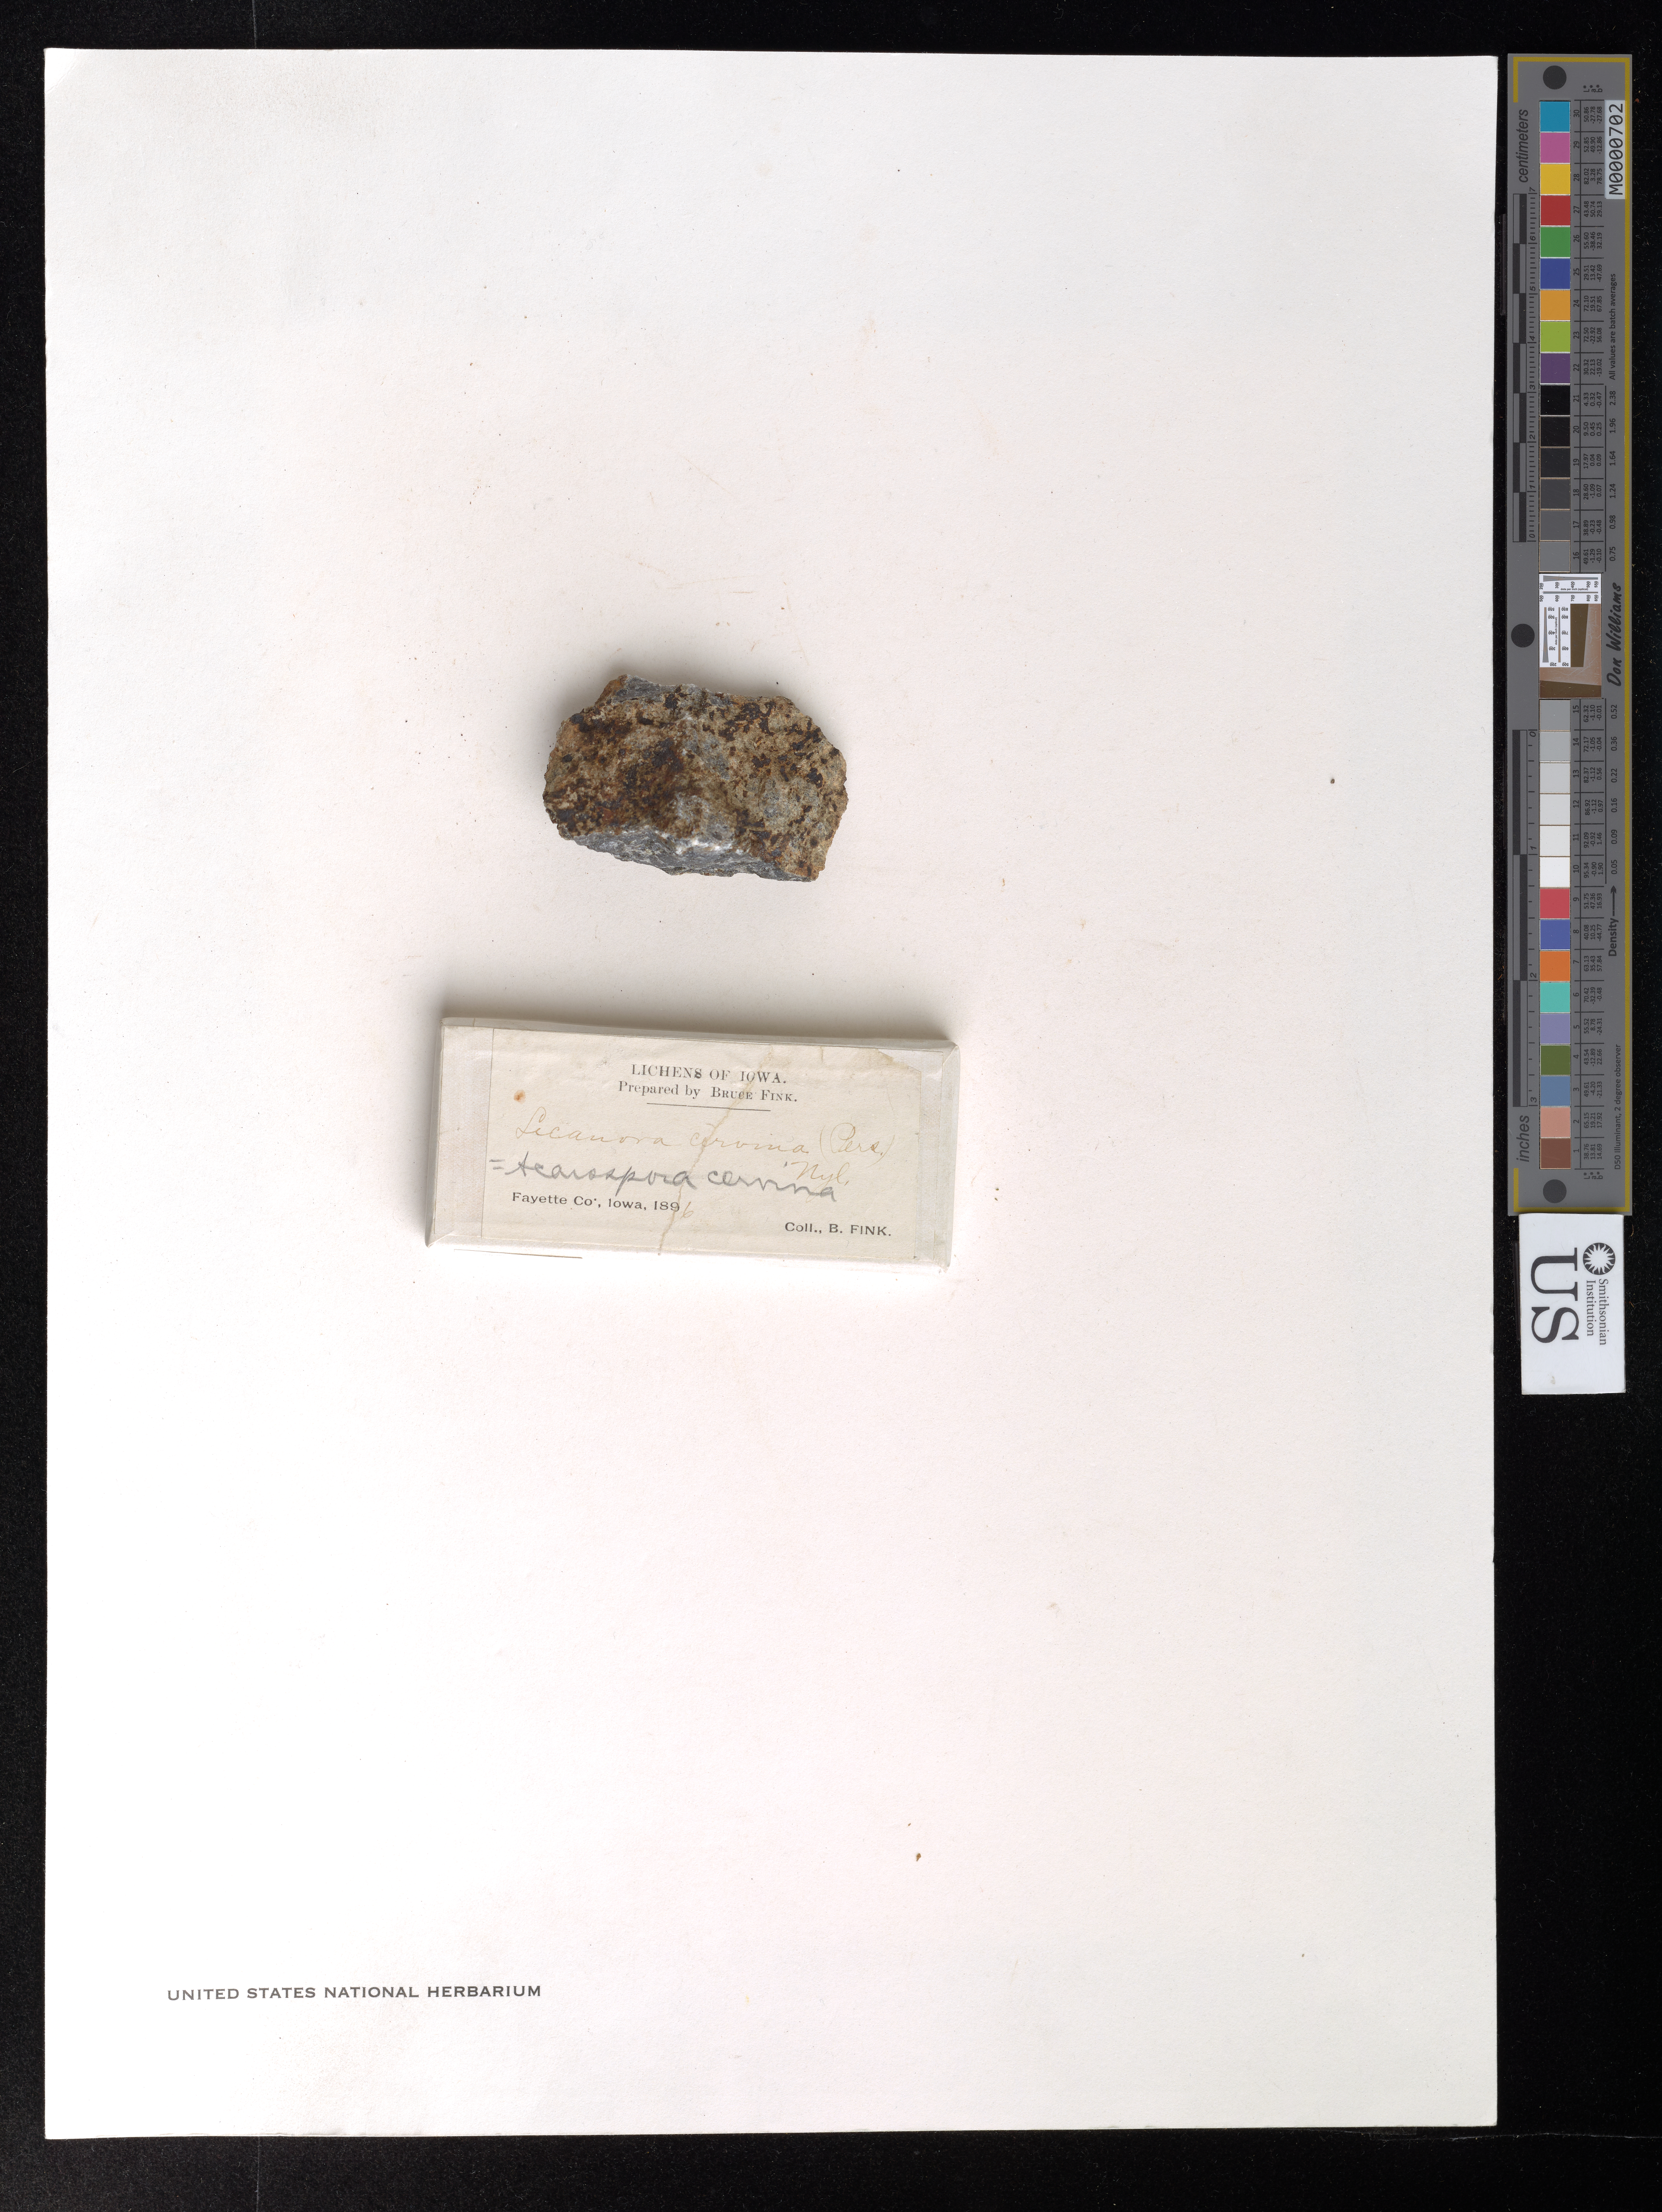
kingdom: Fungi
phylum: Ascomycota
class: Lecanoromycetes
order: Acarosporales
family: Acarosporaceae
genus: Acarospora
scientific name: Acarospora cervina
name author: (Ach.) A. Massal.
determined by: Lichen Identifications Updating Project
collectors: B. Fink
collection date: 1896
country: United States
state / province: Iowa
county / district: Fayette